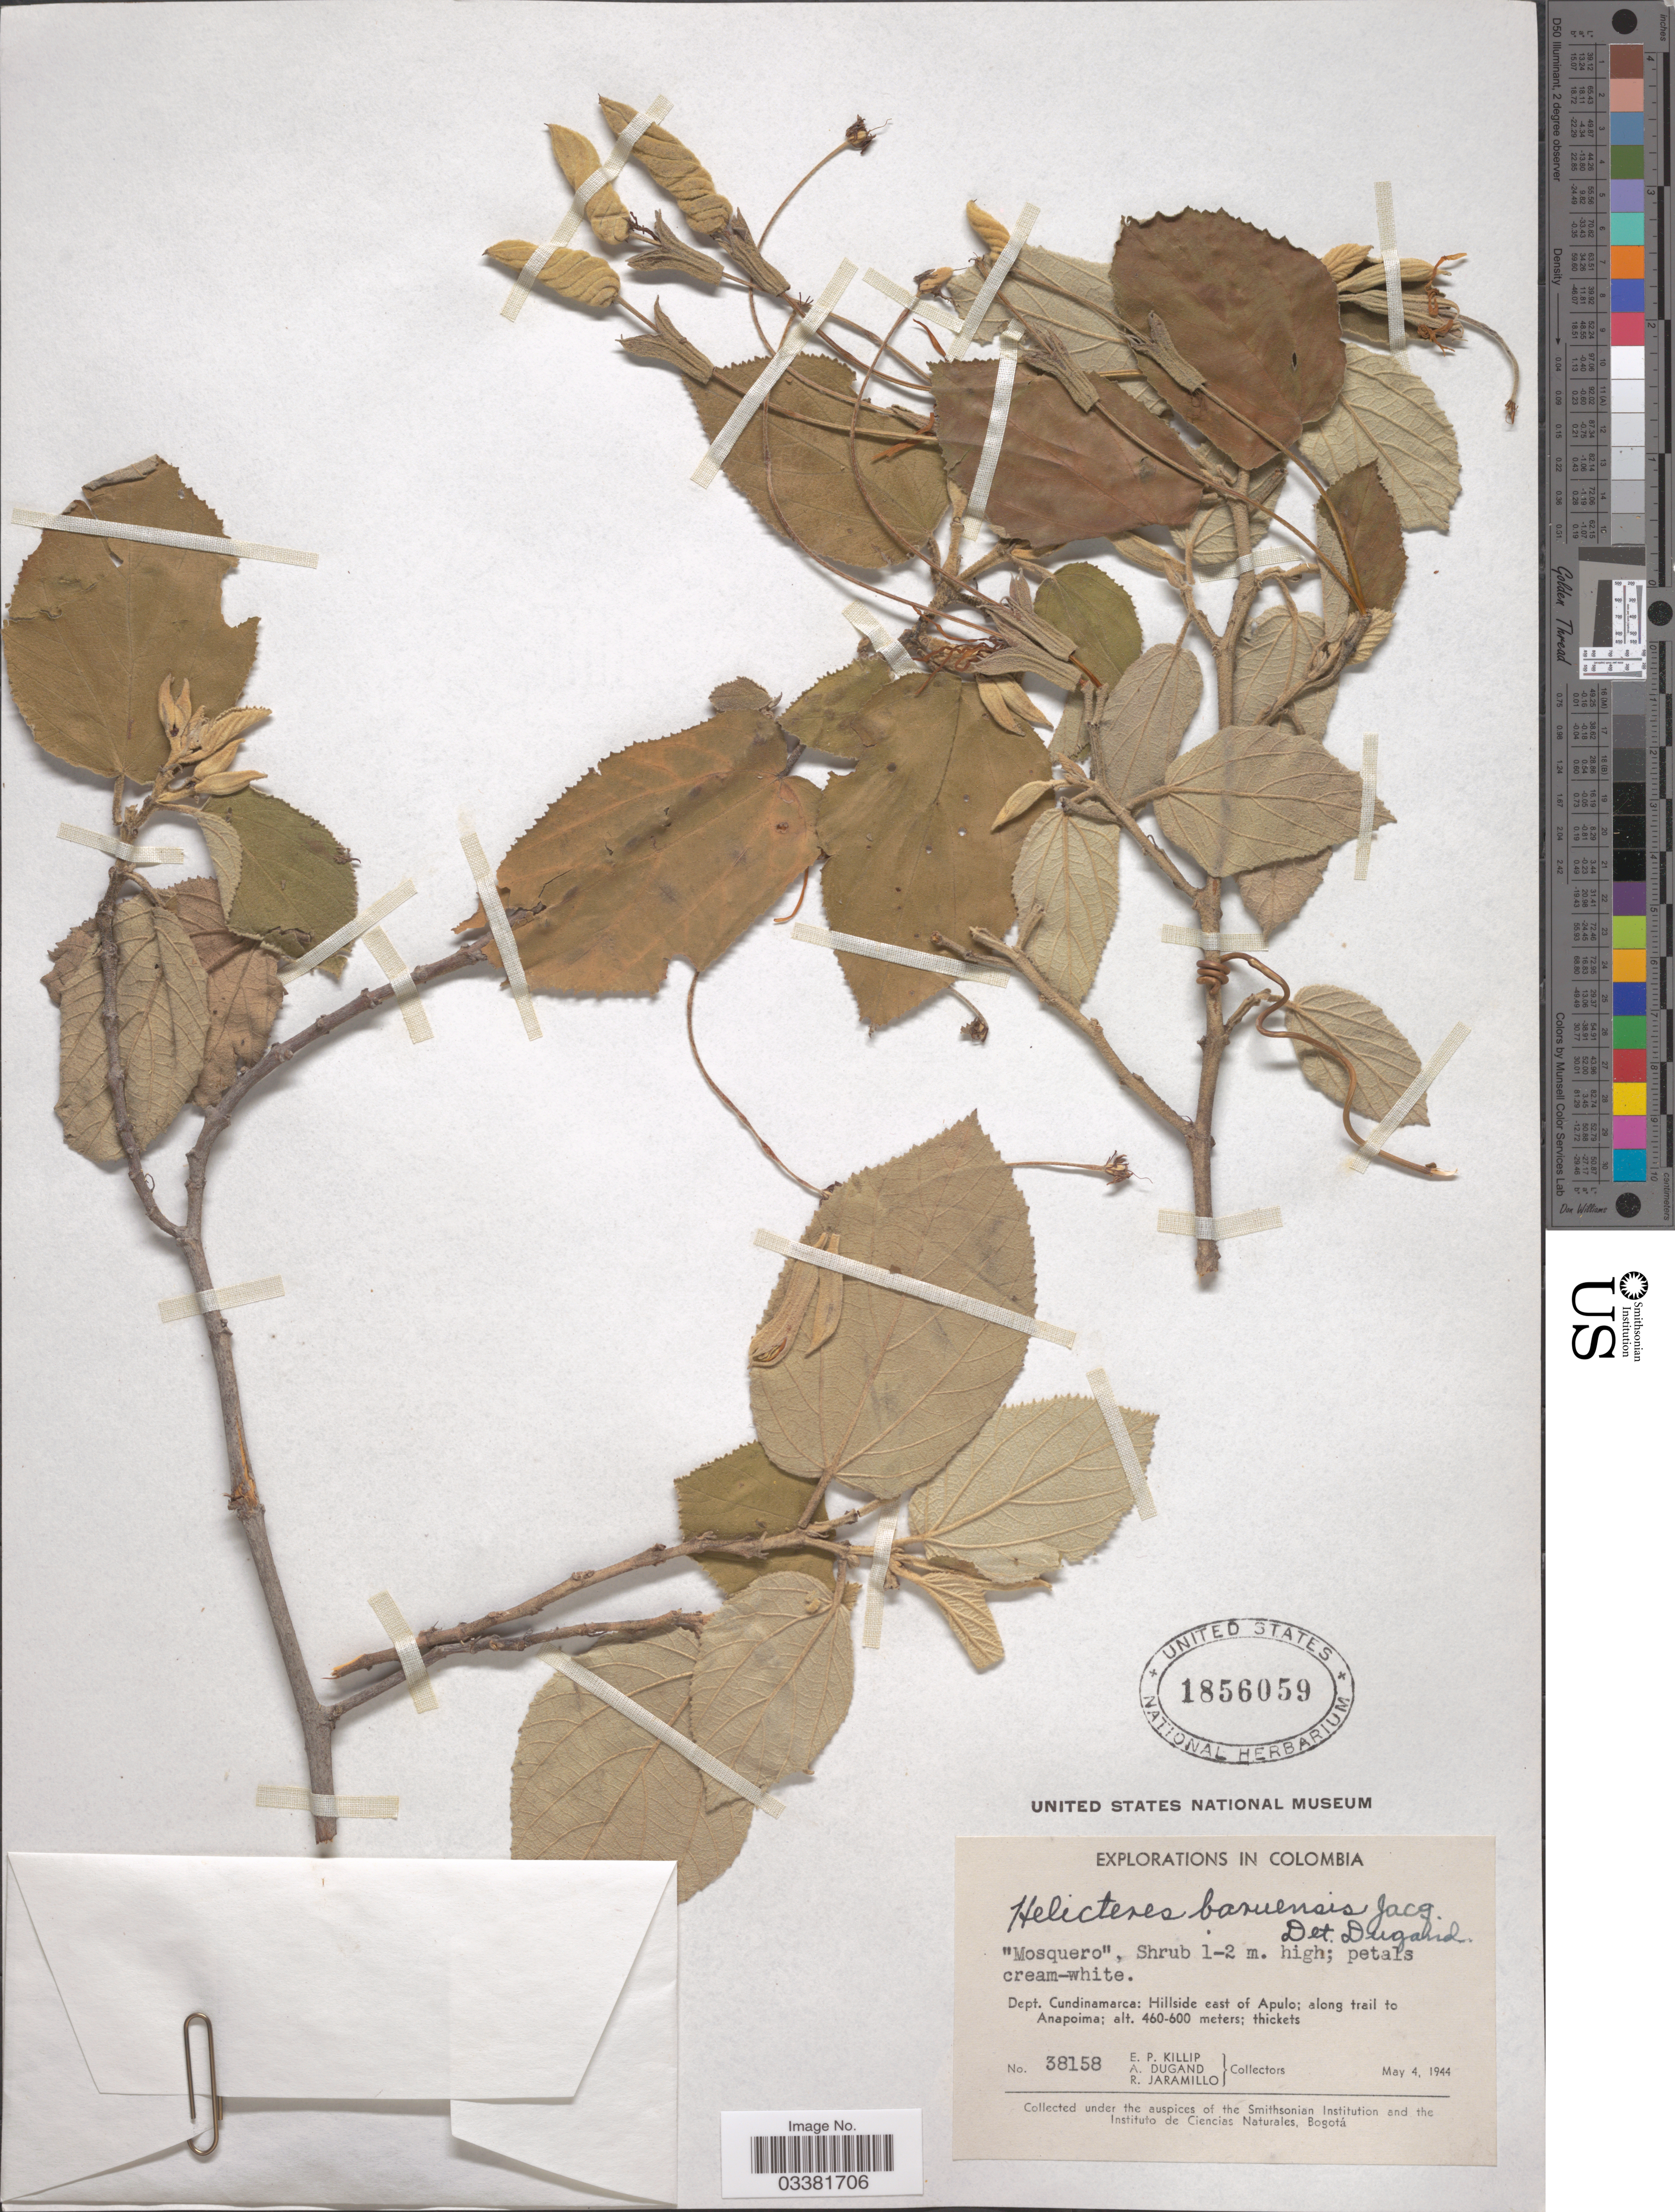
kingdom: Plantae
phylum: Tracheophyta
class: Magnoliopsida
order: Malvales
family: Malvaceae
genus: Helicteres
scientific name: Helicteres baruensis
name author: Jacq.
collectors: E. P. Killip, A. Dugand & R. Jaramillo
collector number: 38158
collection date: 1944-05-04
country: Colombia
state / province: Cundinamarca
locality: Dept. Cundinamarca: Hillside east of Apulo; along trail to Anapoima.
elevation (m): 460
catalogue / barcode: US 1856059